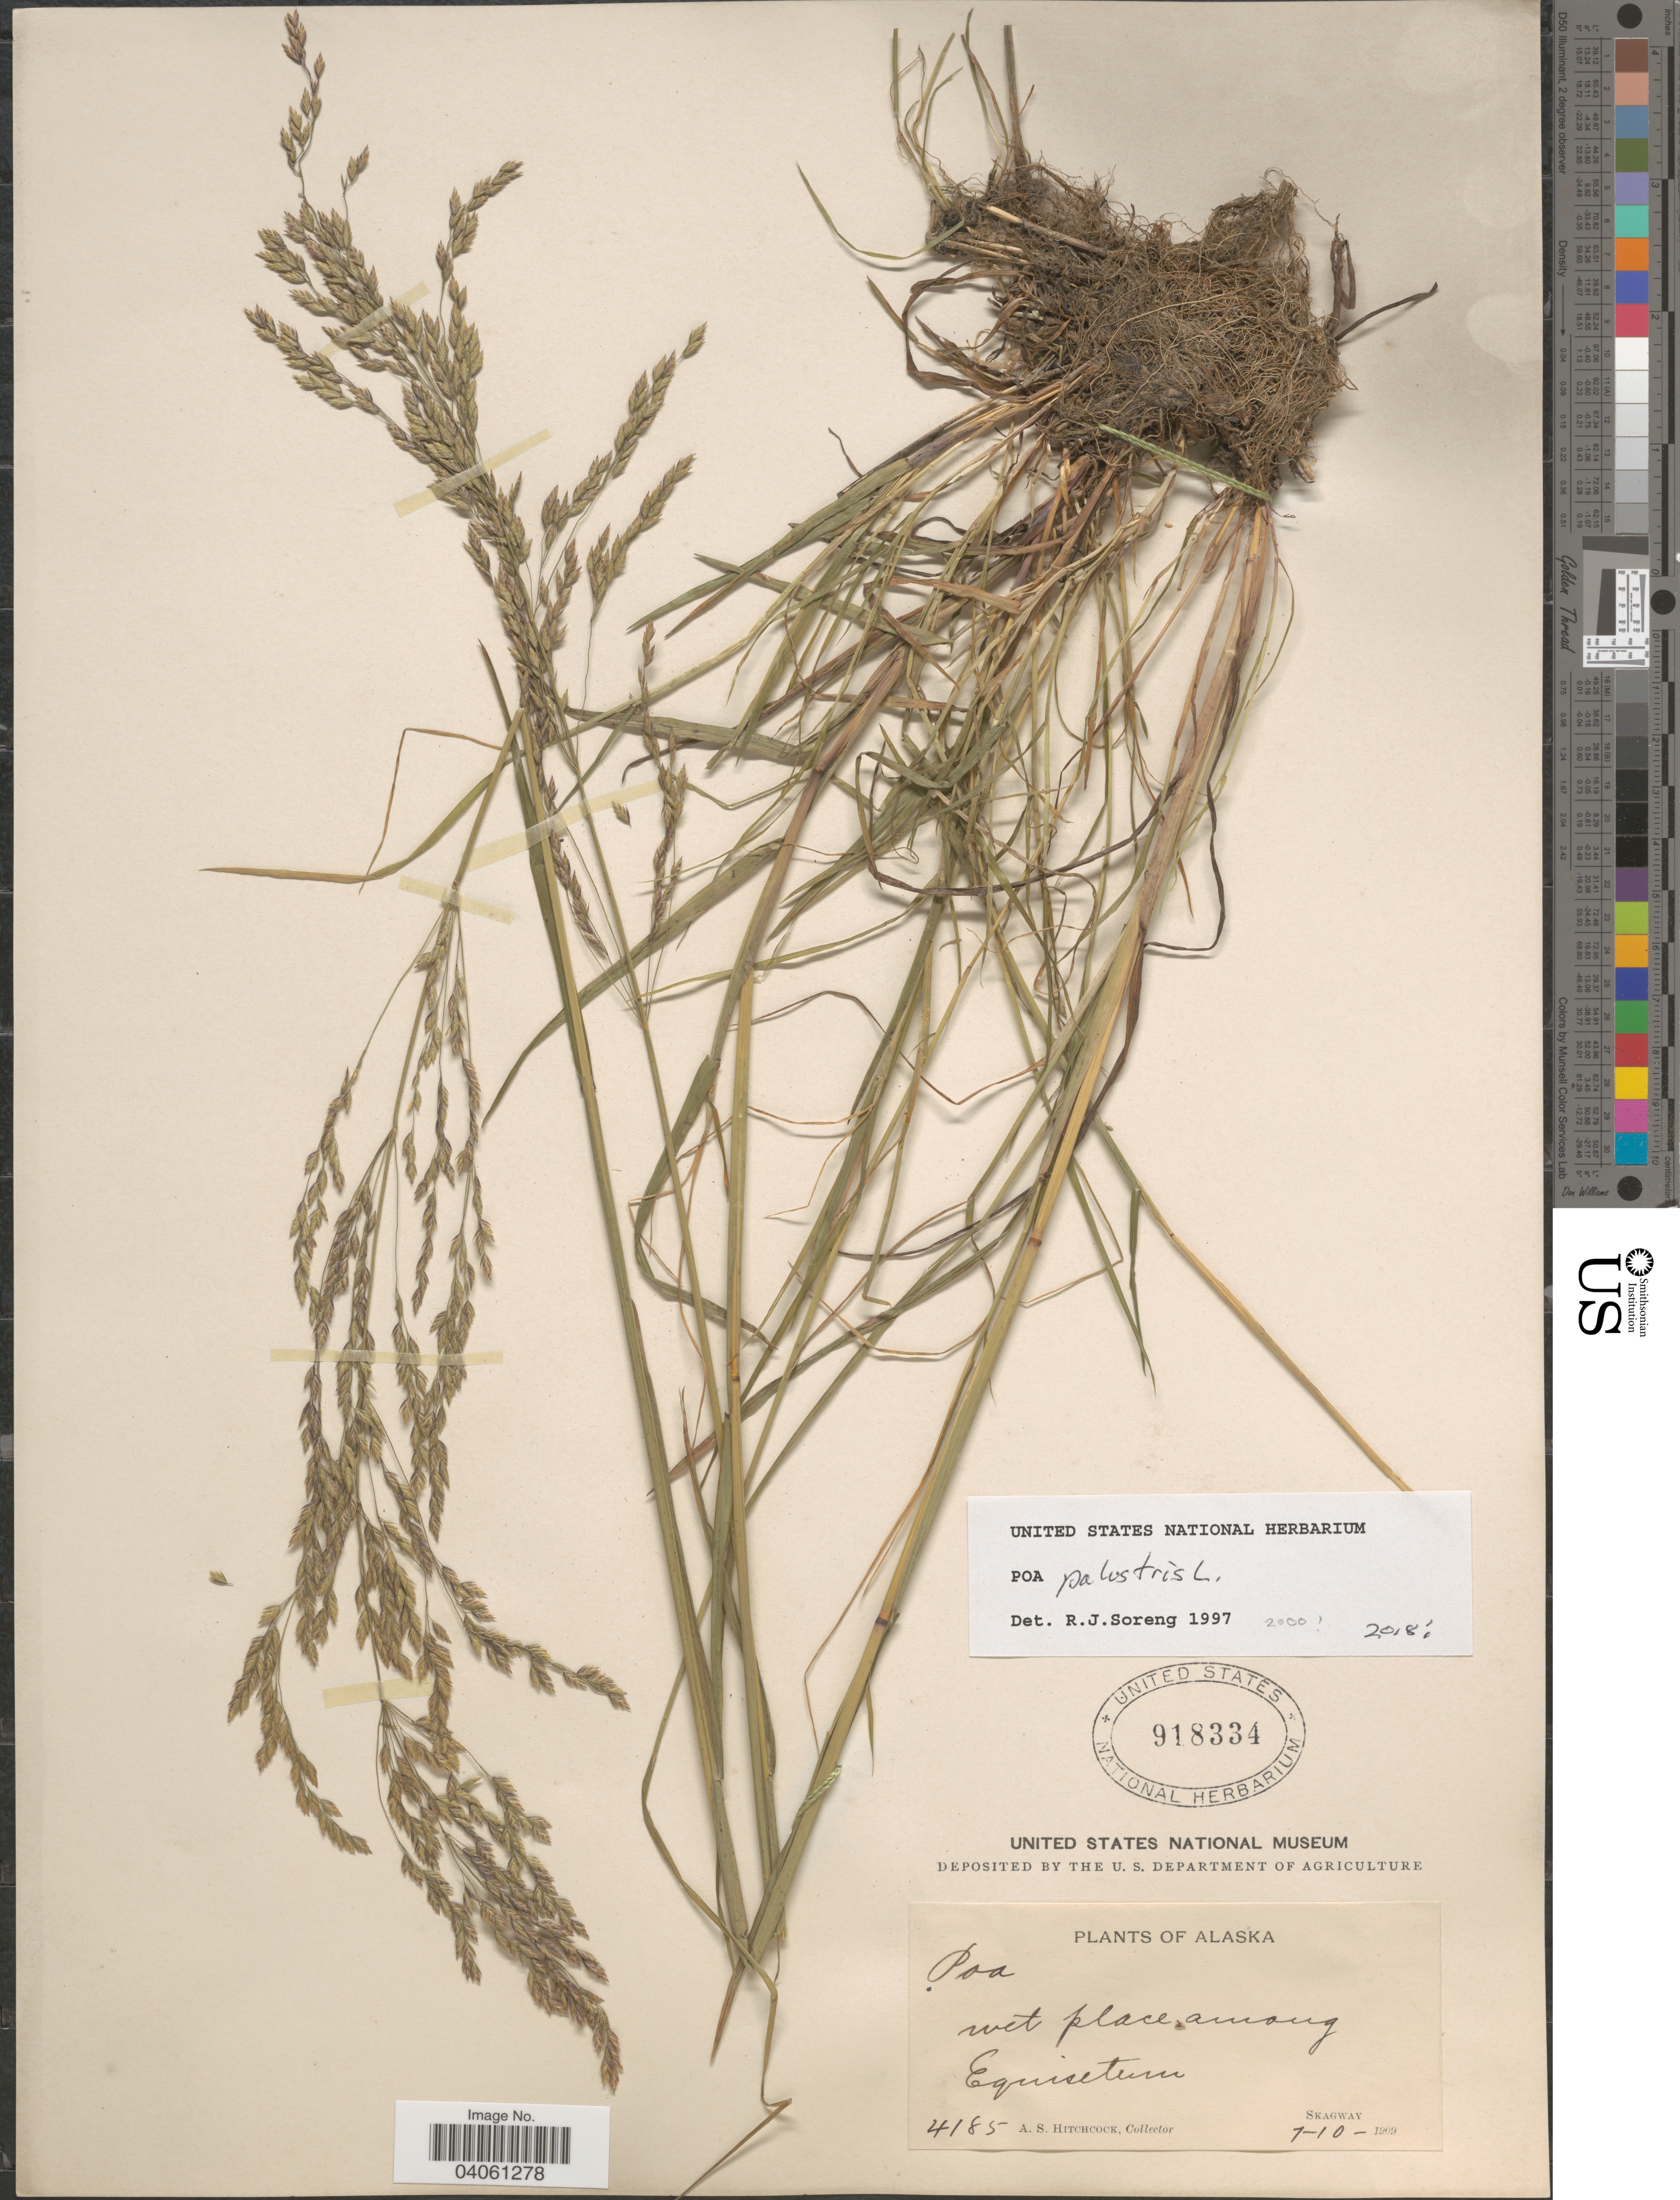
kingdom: Plantae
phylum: Tracheophyta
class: Liliopsida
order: Poales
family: Poaceae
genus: Poa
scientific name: Poa palustris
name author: L.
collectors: A. S. Hitchcock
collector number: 4185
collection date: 1909-07-10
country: United States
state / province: Alaska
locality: Skagway.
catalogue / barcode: US 918334